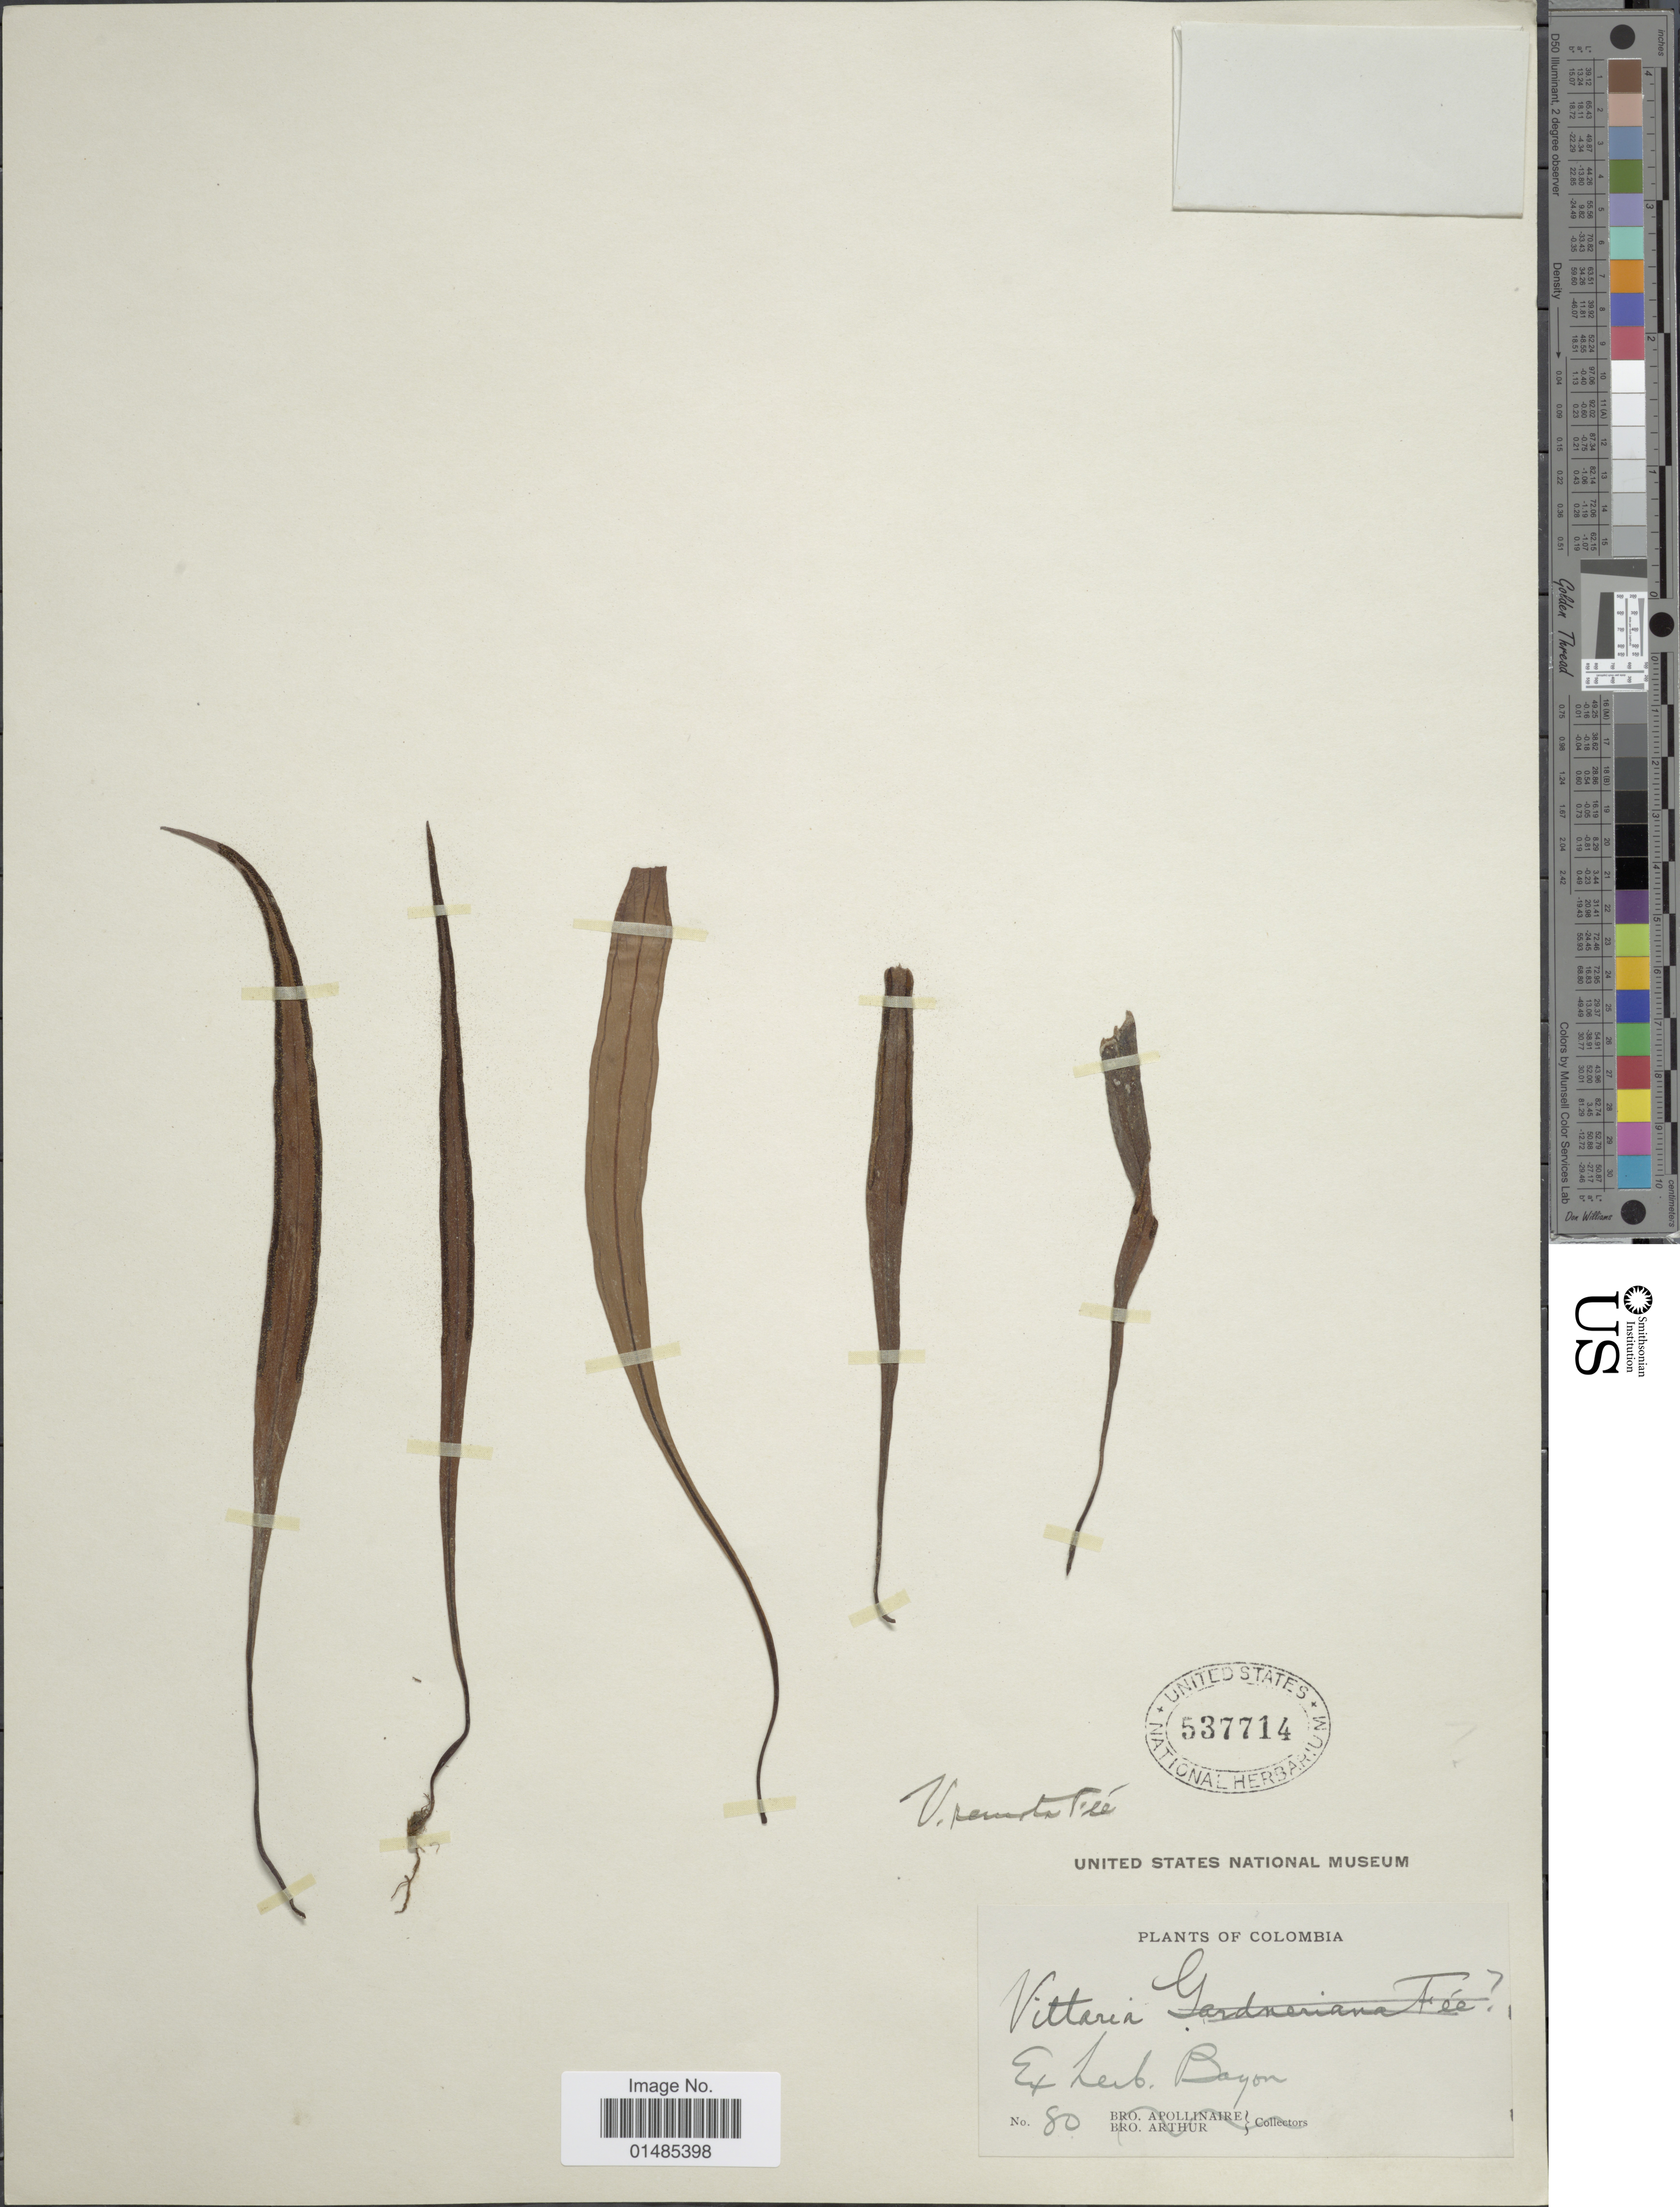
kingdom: Plantae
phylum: Tracheophyta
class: Polypodiopsida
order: Polypodiales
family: Pteridaceae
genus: Radiovittaria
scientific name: Radiovittaria remota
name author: (Fée) E.H. Crane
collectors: E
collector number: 80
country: Colombia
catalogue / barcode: US 537714